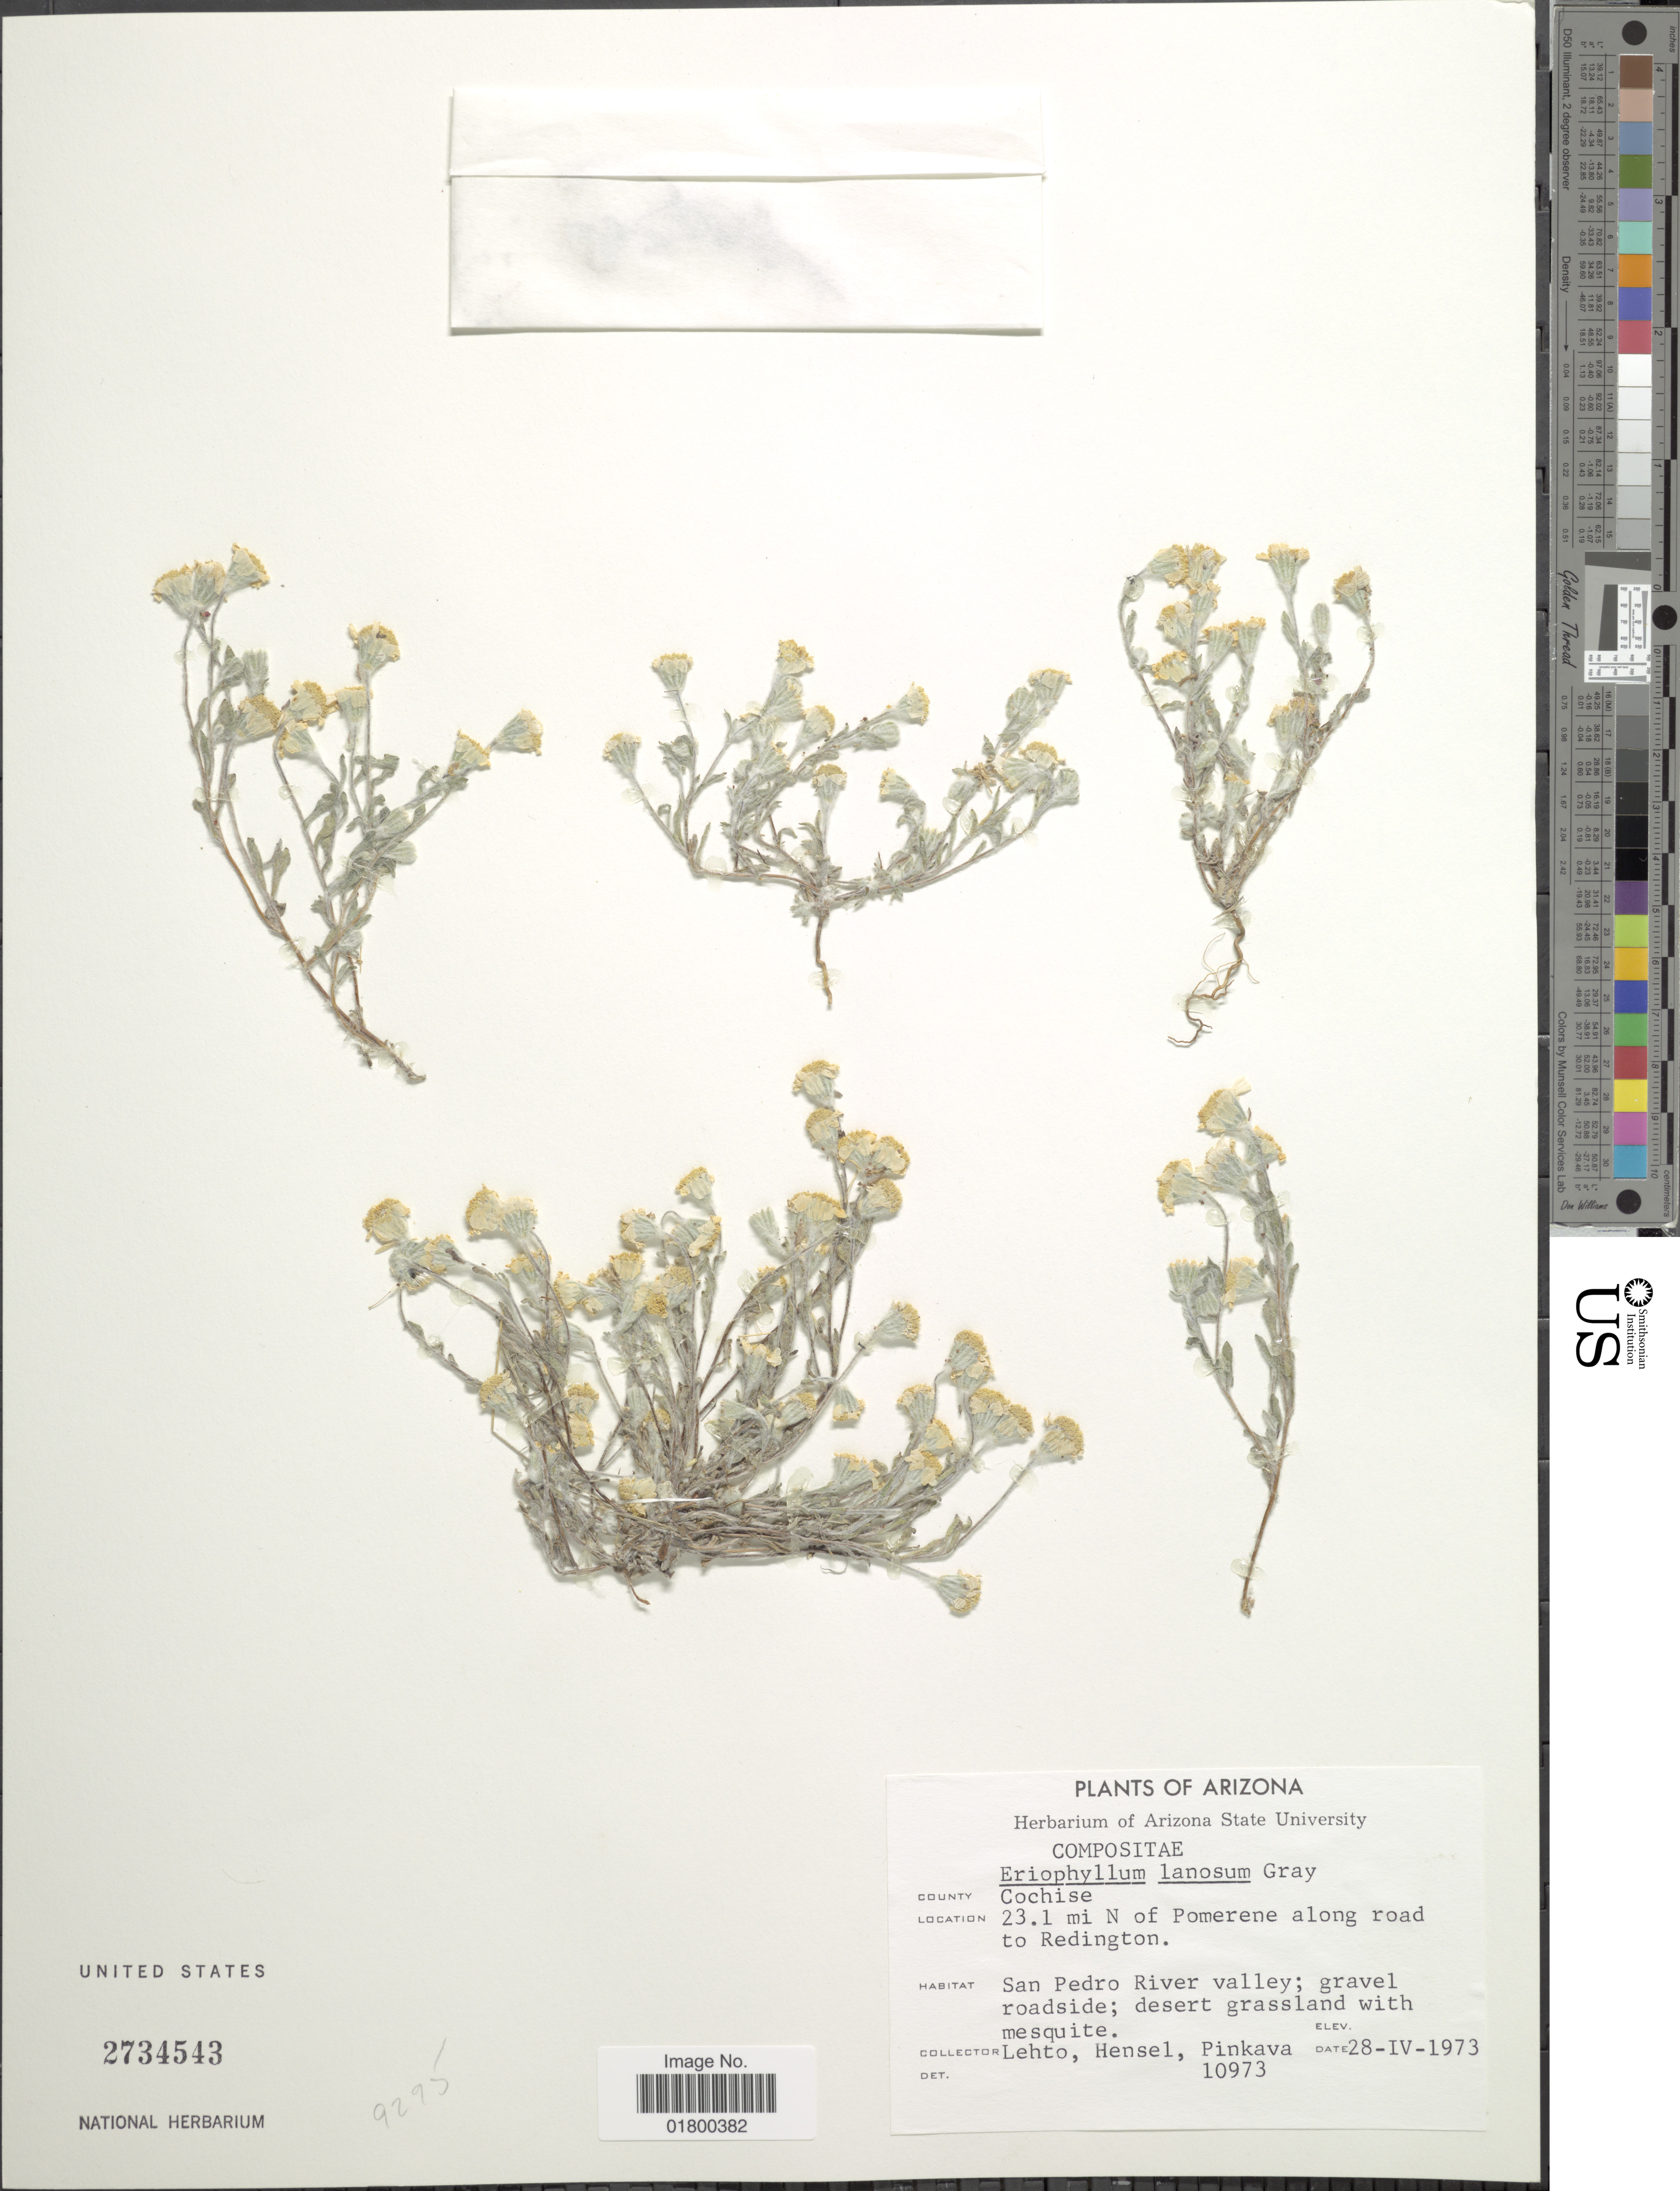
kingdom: Plantae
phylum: Tracheophyta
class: Magnoliopsida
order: Asterales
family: Asteraceae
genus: Eriophyllum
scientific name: Eriophyllum lanosum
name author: (A. Gray) A. Gray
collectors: -. Lehto, -. Hensel & -. Pinkava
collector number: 10973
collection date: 1973-04-28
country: United States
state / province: Arizona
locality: County Cochise, 23.1 mi N of Pomerene along road to Redington, San Pedro River Valley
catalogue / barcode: US 2734543